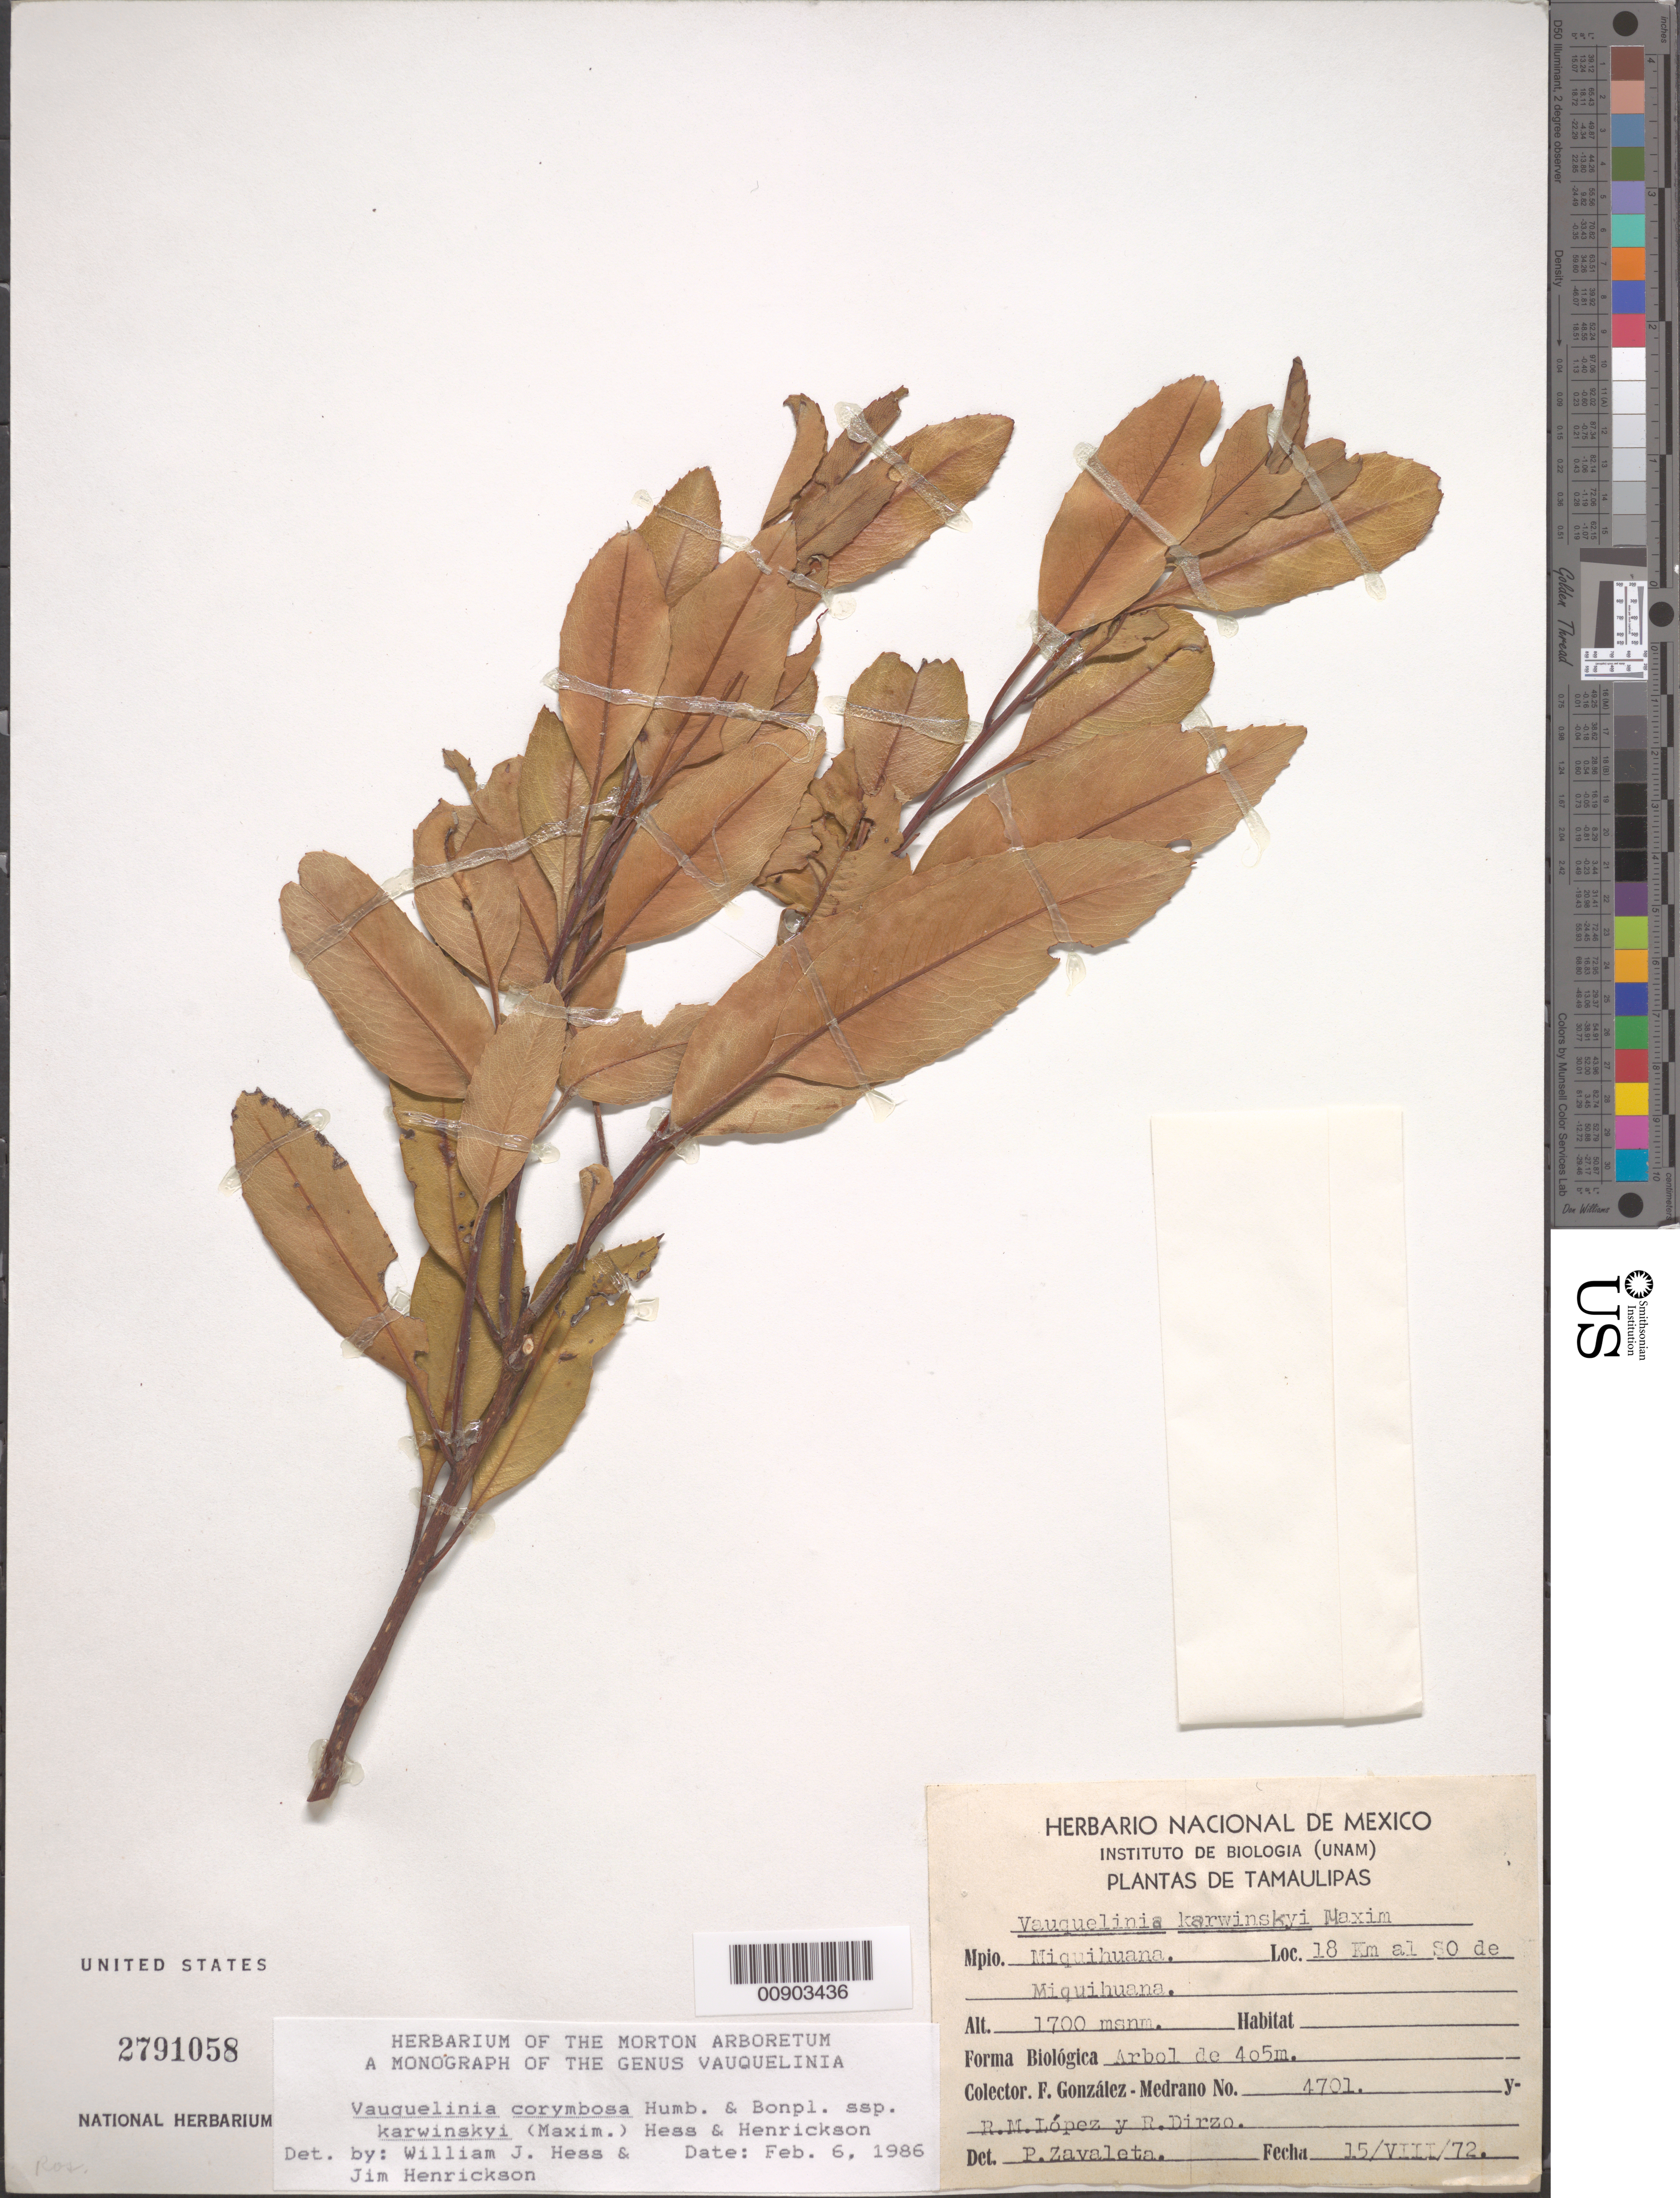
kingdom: Plantae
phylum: Tracheophyta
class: Magnoliopsida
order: Rosales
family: Rosaceae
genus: Vauquelinia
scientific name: Vauquelinia corymbosa subsp. karwinskyi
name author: (Maxim.) W.J. Hess & Henrickson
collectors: F. Medrano, López, R. M. & R. Dirzo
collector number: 4701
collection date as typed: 15 Aug 1972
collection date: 1972-08-15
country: Mexico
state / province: Tamaulipas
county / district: Miquihuana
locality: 18 km al SO de Miquihuana, Mpio. Miquihuana, Tamaulipas.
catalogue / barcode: US 2791058